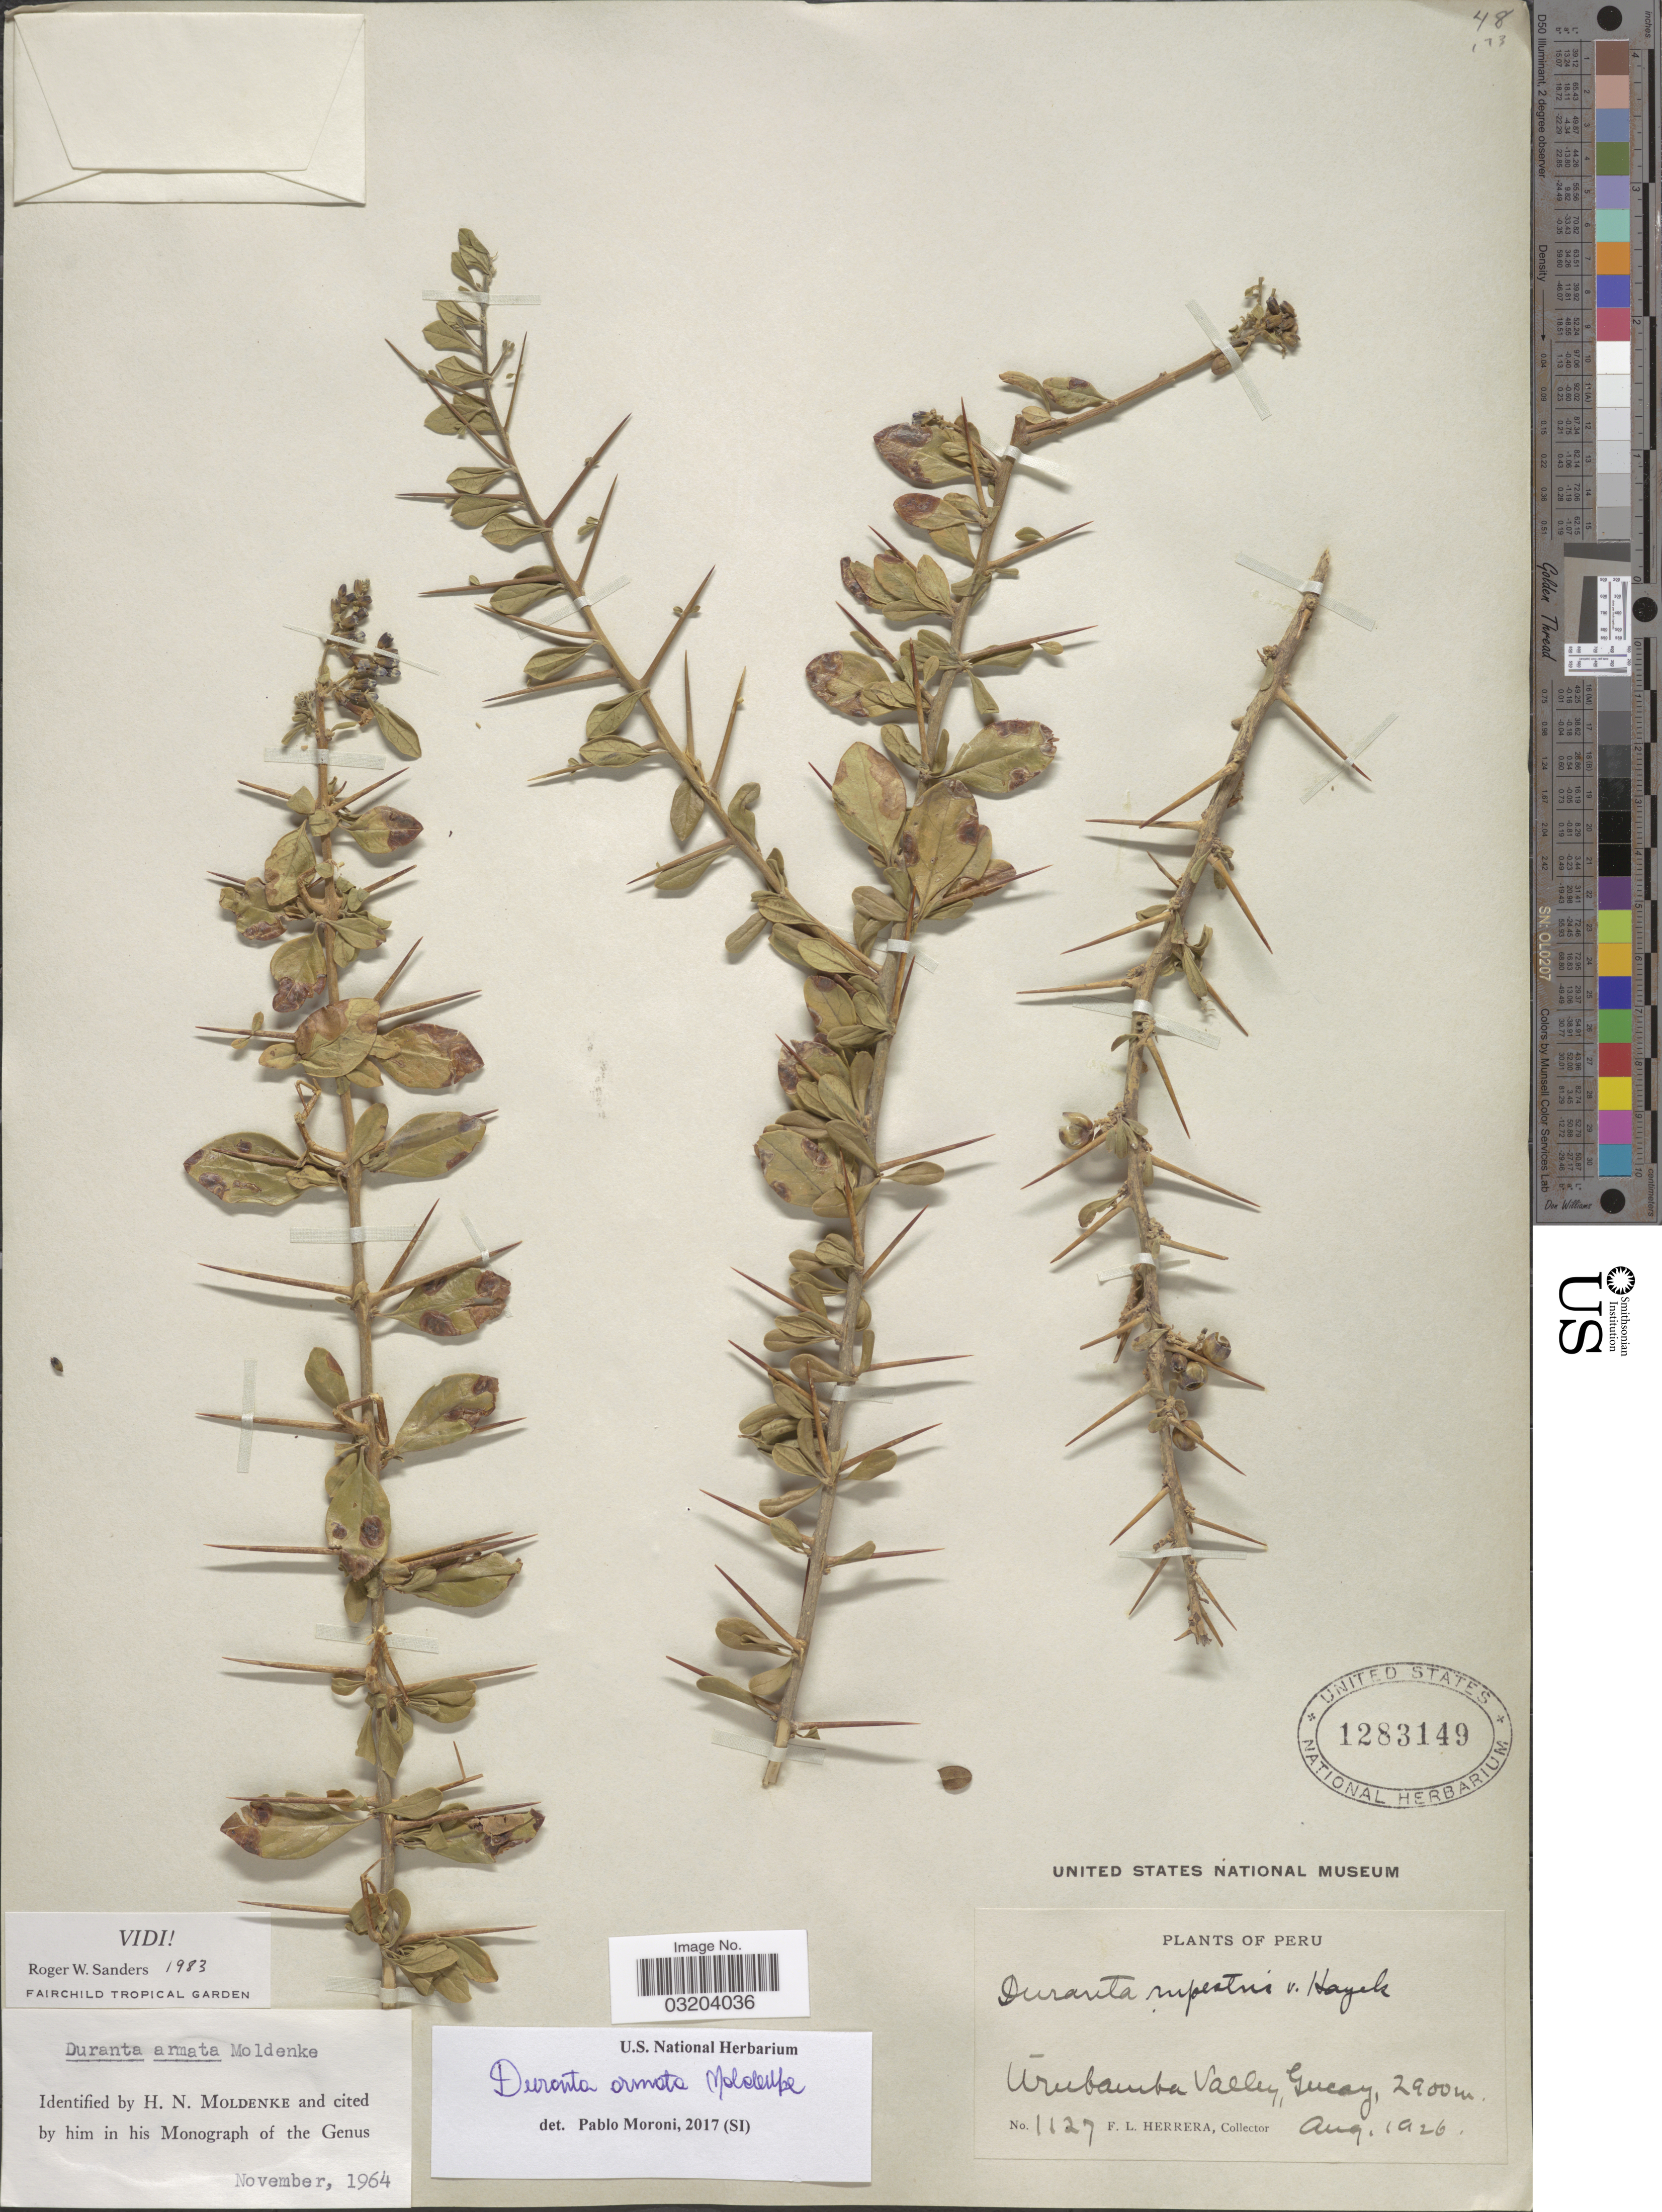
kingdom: Plantae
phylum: Tracheophyta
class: Magnoliopsida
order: Lamiales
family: Verbenaceae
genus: Duranta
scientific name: Duranta armata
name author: Moldenke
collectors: F. L. Herrera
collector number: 1127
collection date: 1926-08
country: Peru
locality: Urubamba Valley, Gucay.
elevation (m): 2900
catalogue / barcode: US 1283149